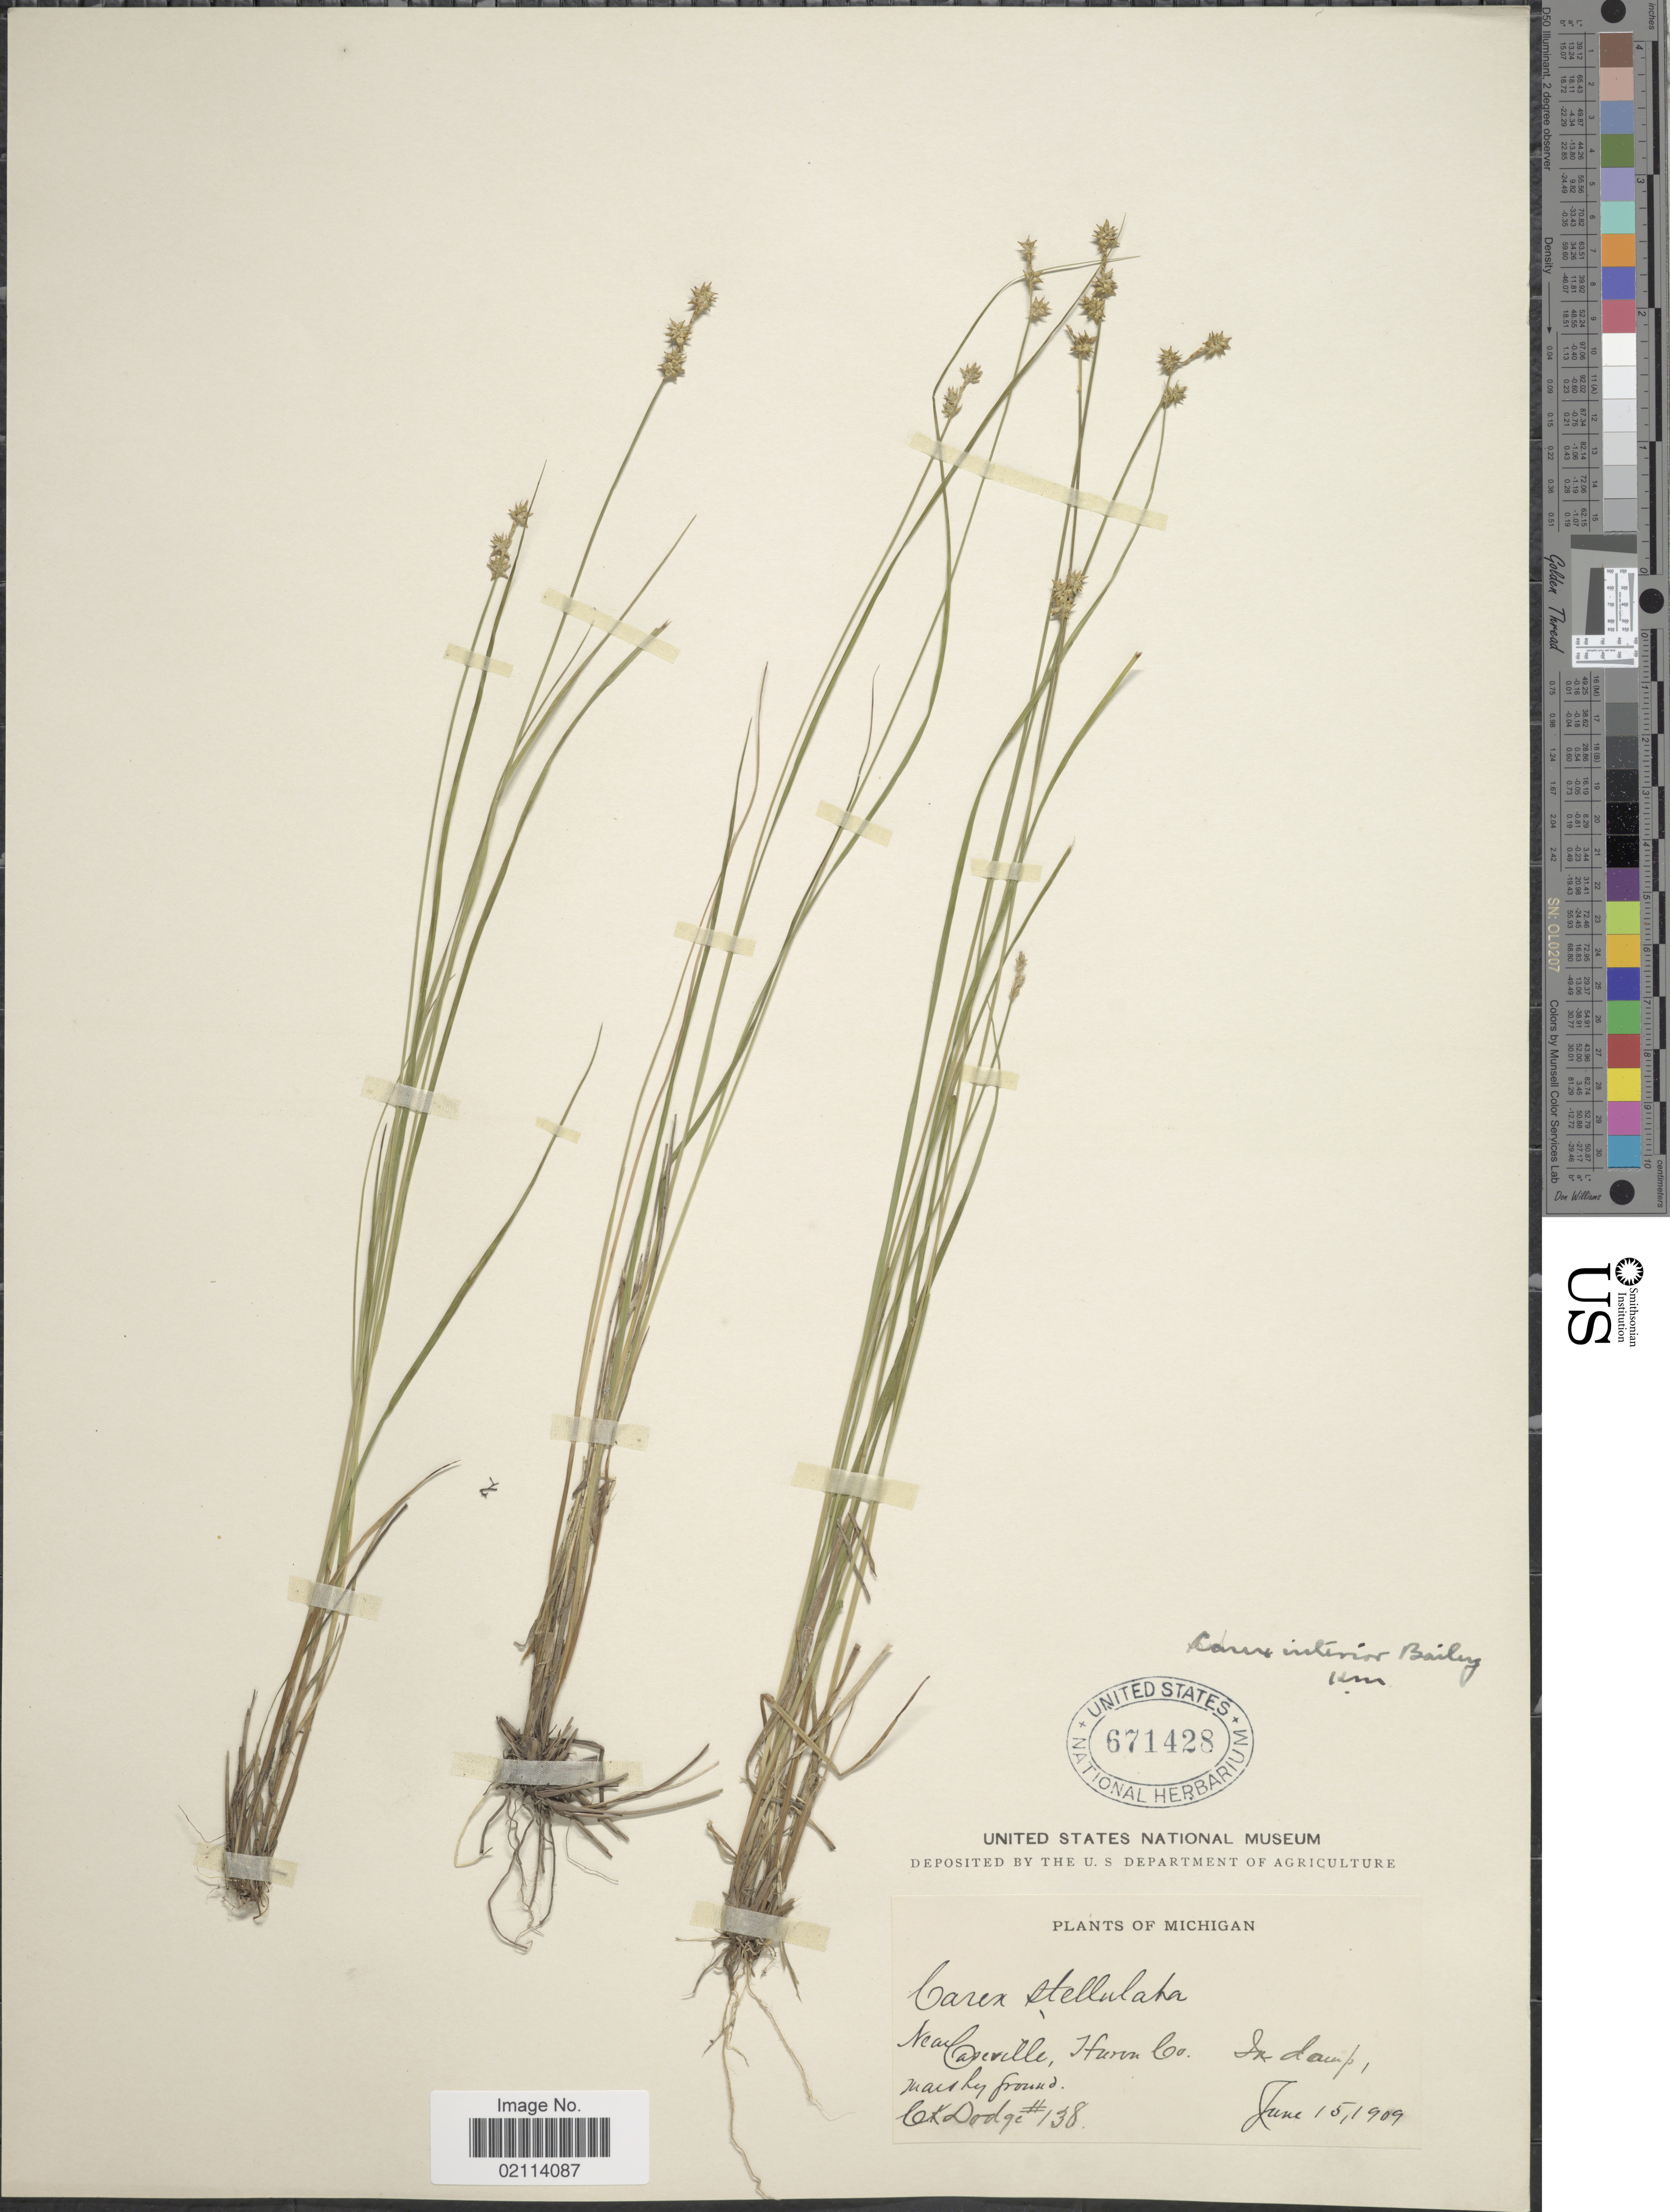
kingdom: Plantae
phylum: Tracheophyta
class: Liliopsida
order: Poales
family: Cyperaceae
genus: Carex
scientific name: Carex interior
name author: L.H. Bailey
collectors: C. Dodge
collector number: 138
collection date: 1909-06-15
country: United States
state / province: Michigan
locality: Near Caseville, Huron Co., in damp, marshy ground.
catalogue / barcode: US 671428